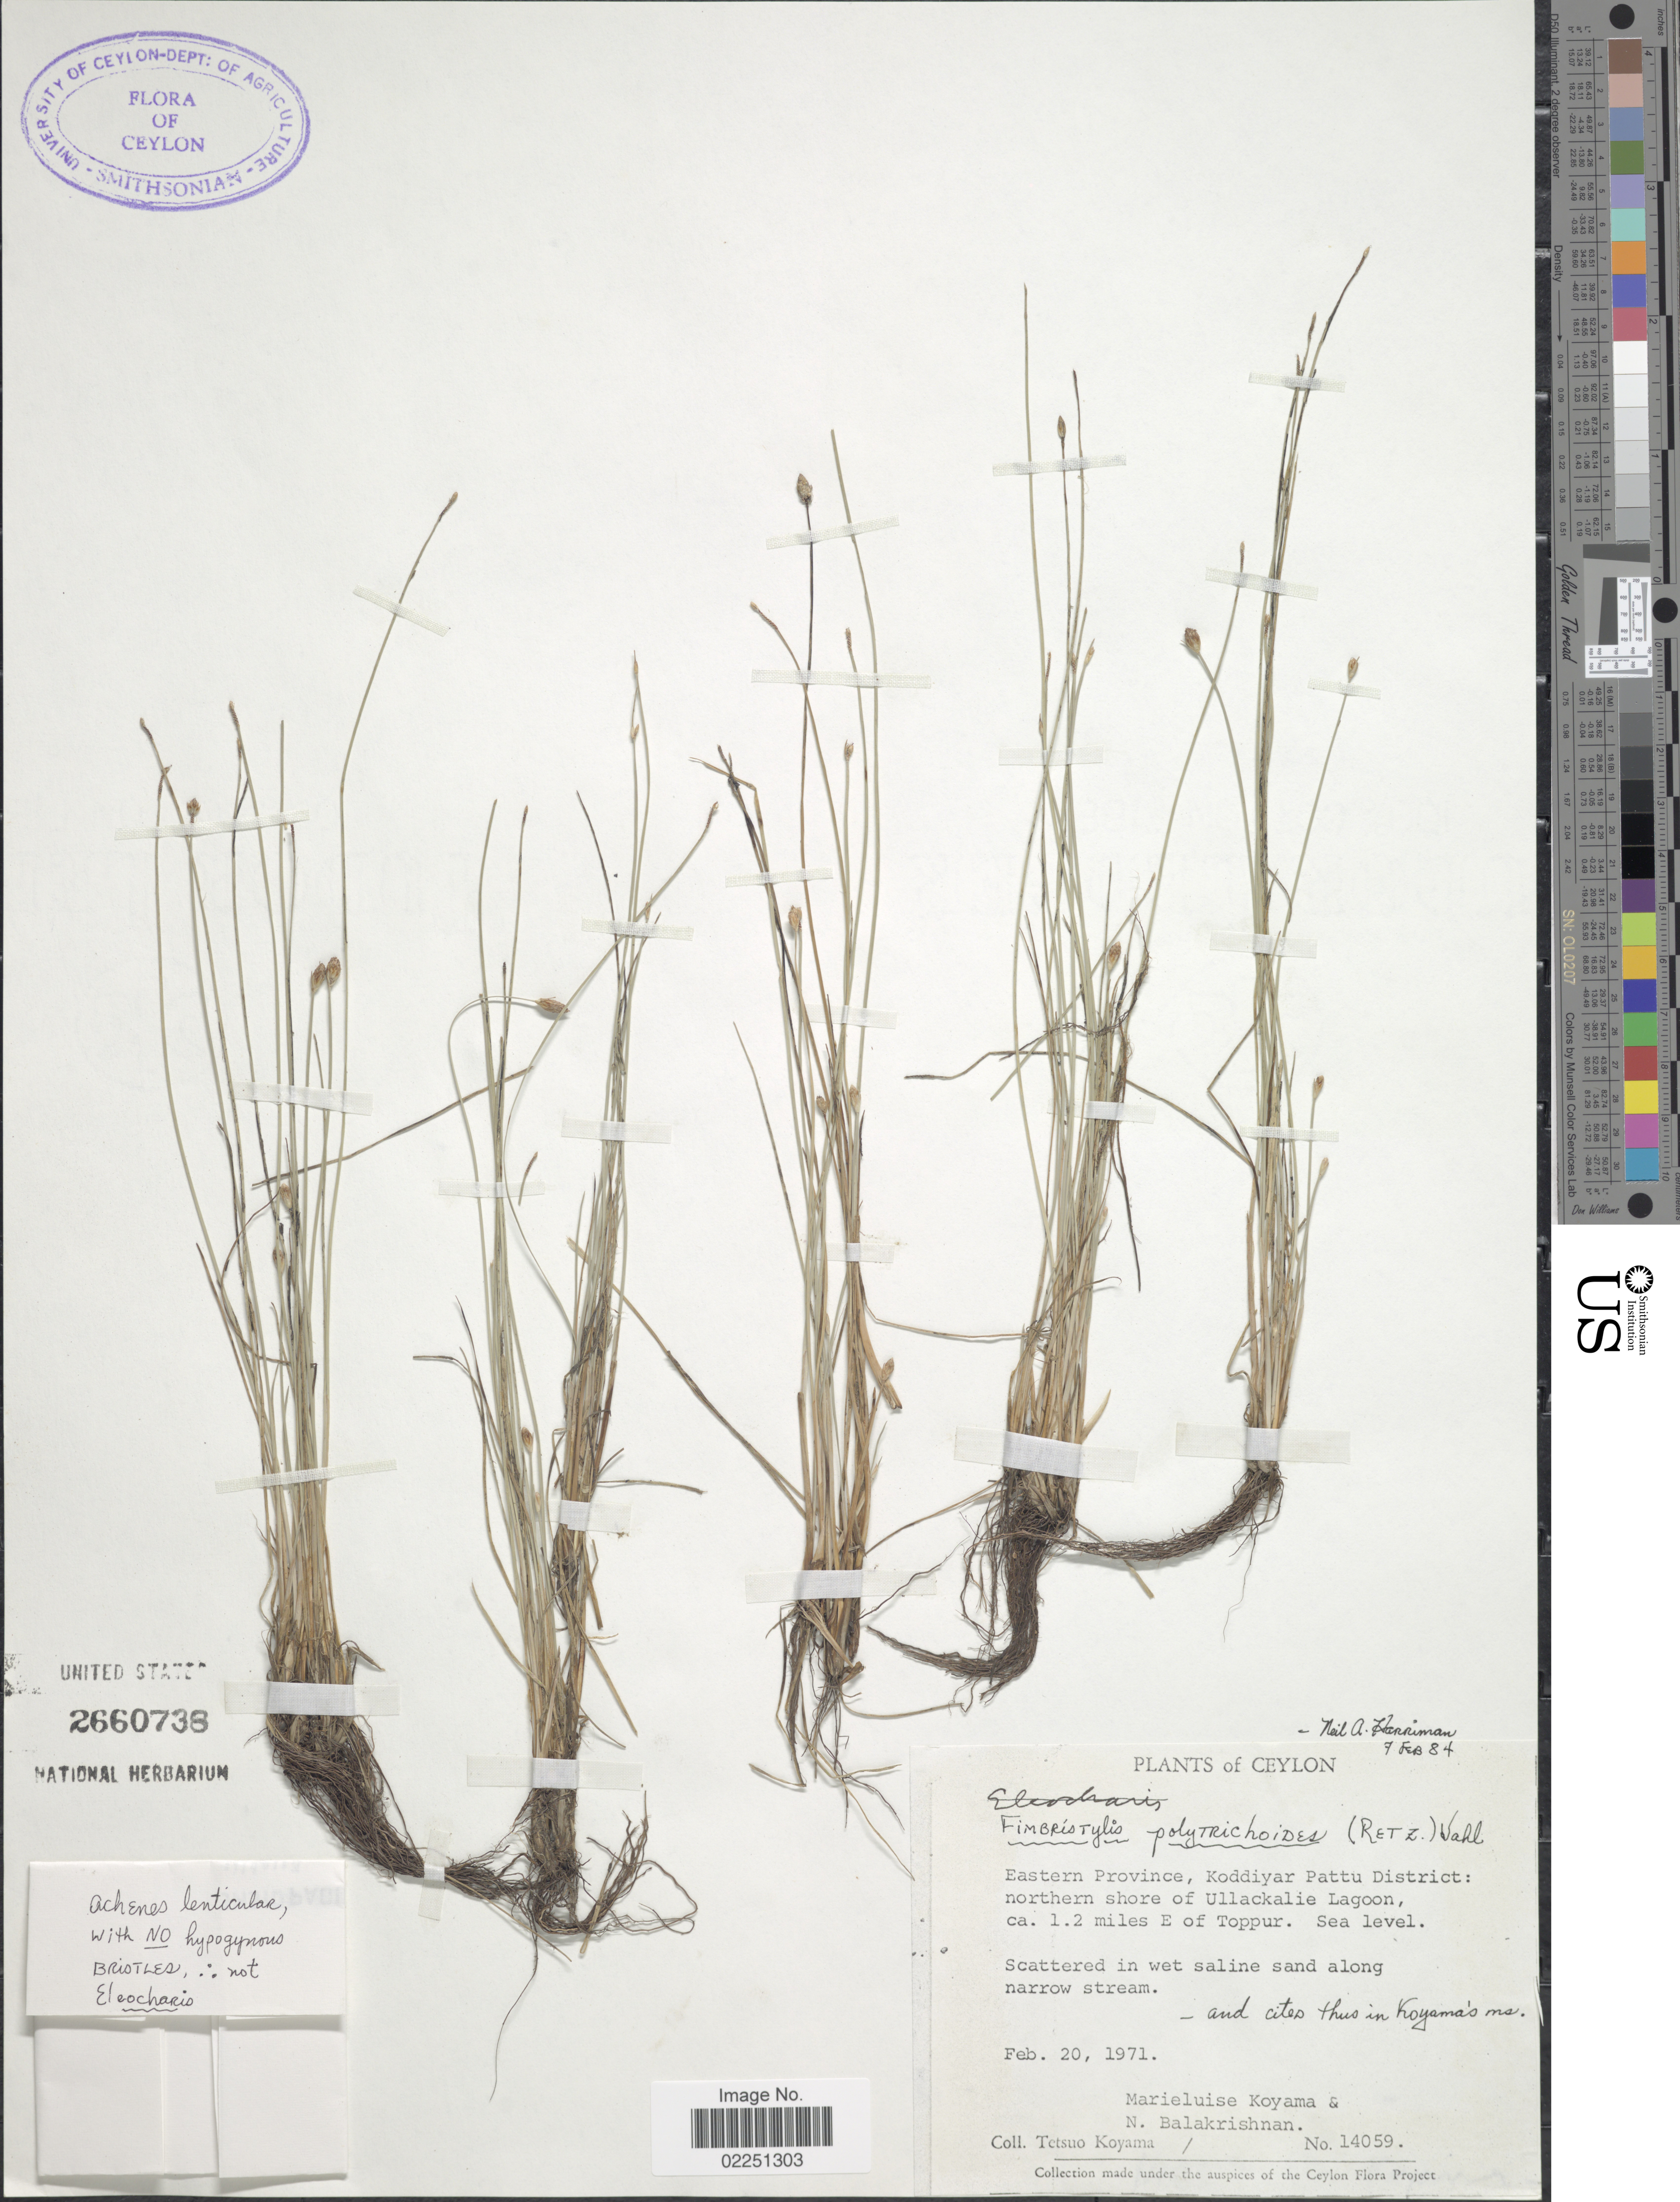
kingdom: Plantae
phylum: Tracheophyta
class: Liliopsida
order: Poales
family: Cyperaceae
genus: Fimbristylis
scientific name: Fimbristylis polytrichoides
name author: (Retz.) Vahl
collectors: T. Koyama, M. Koyama & N. Balakrishnan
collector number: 14059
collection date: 1971-02-20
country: Sri Lanka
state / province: Eastern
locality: Eastern Province, Koddiyar Pattu District: northern shore of Ullackalie Lagoon, ca. 1.2 miles E of Toppur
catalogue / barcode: US 2660738